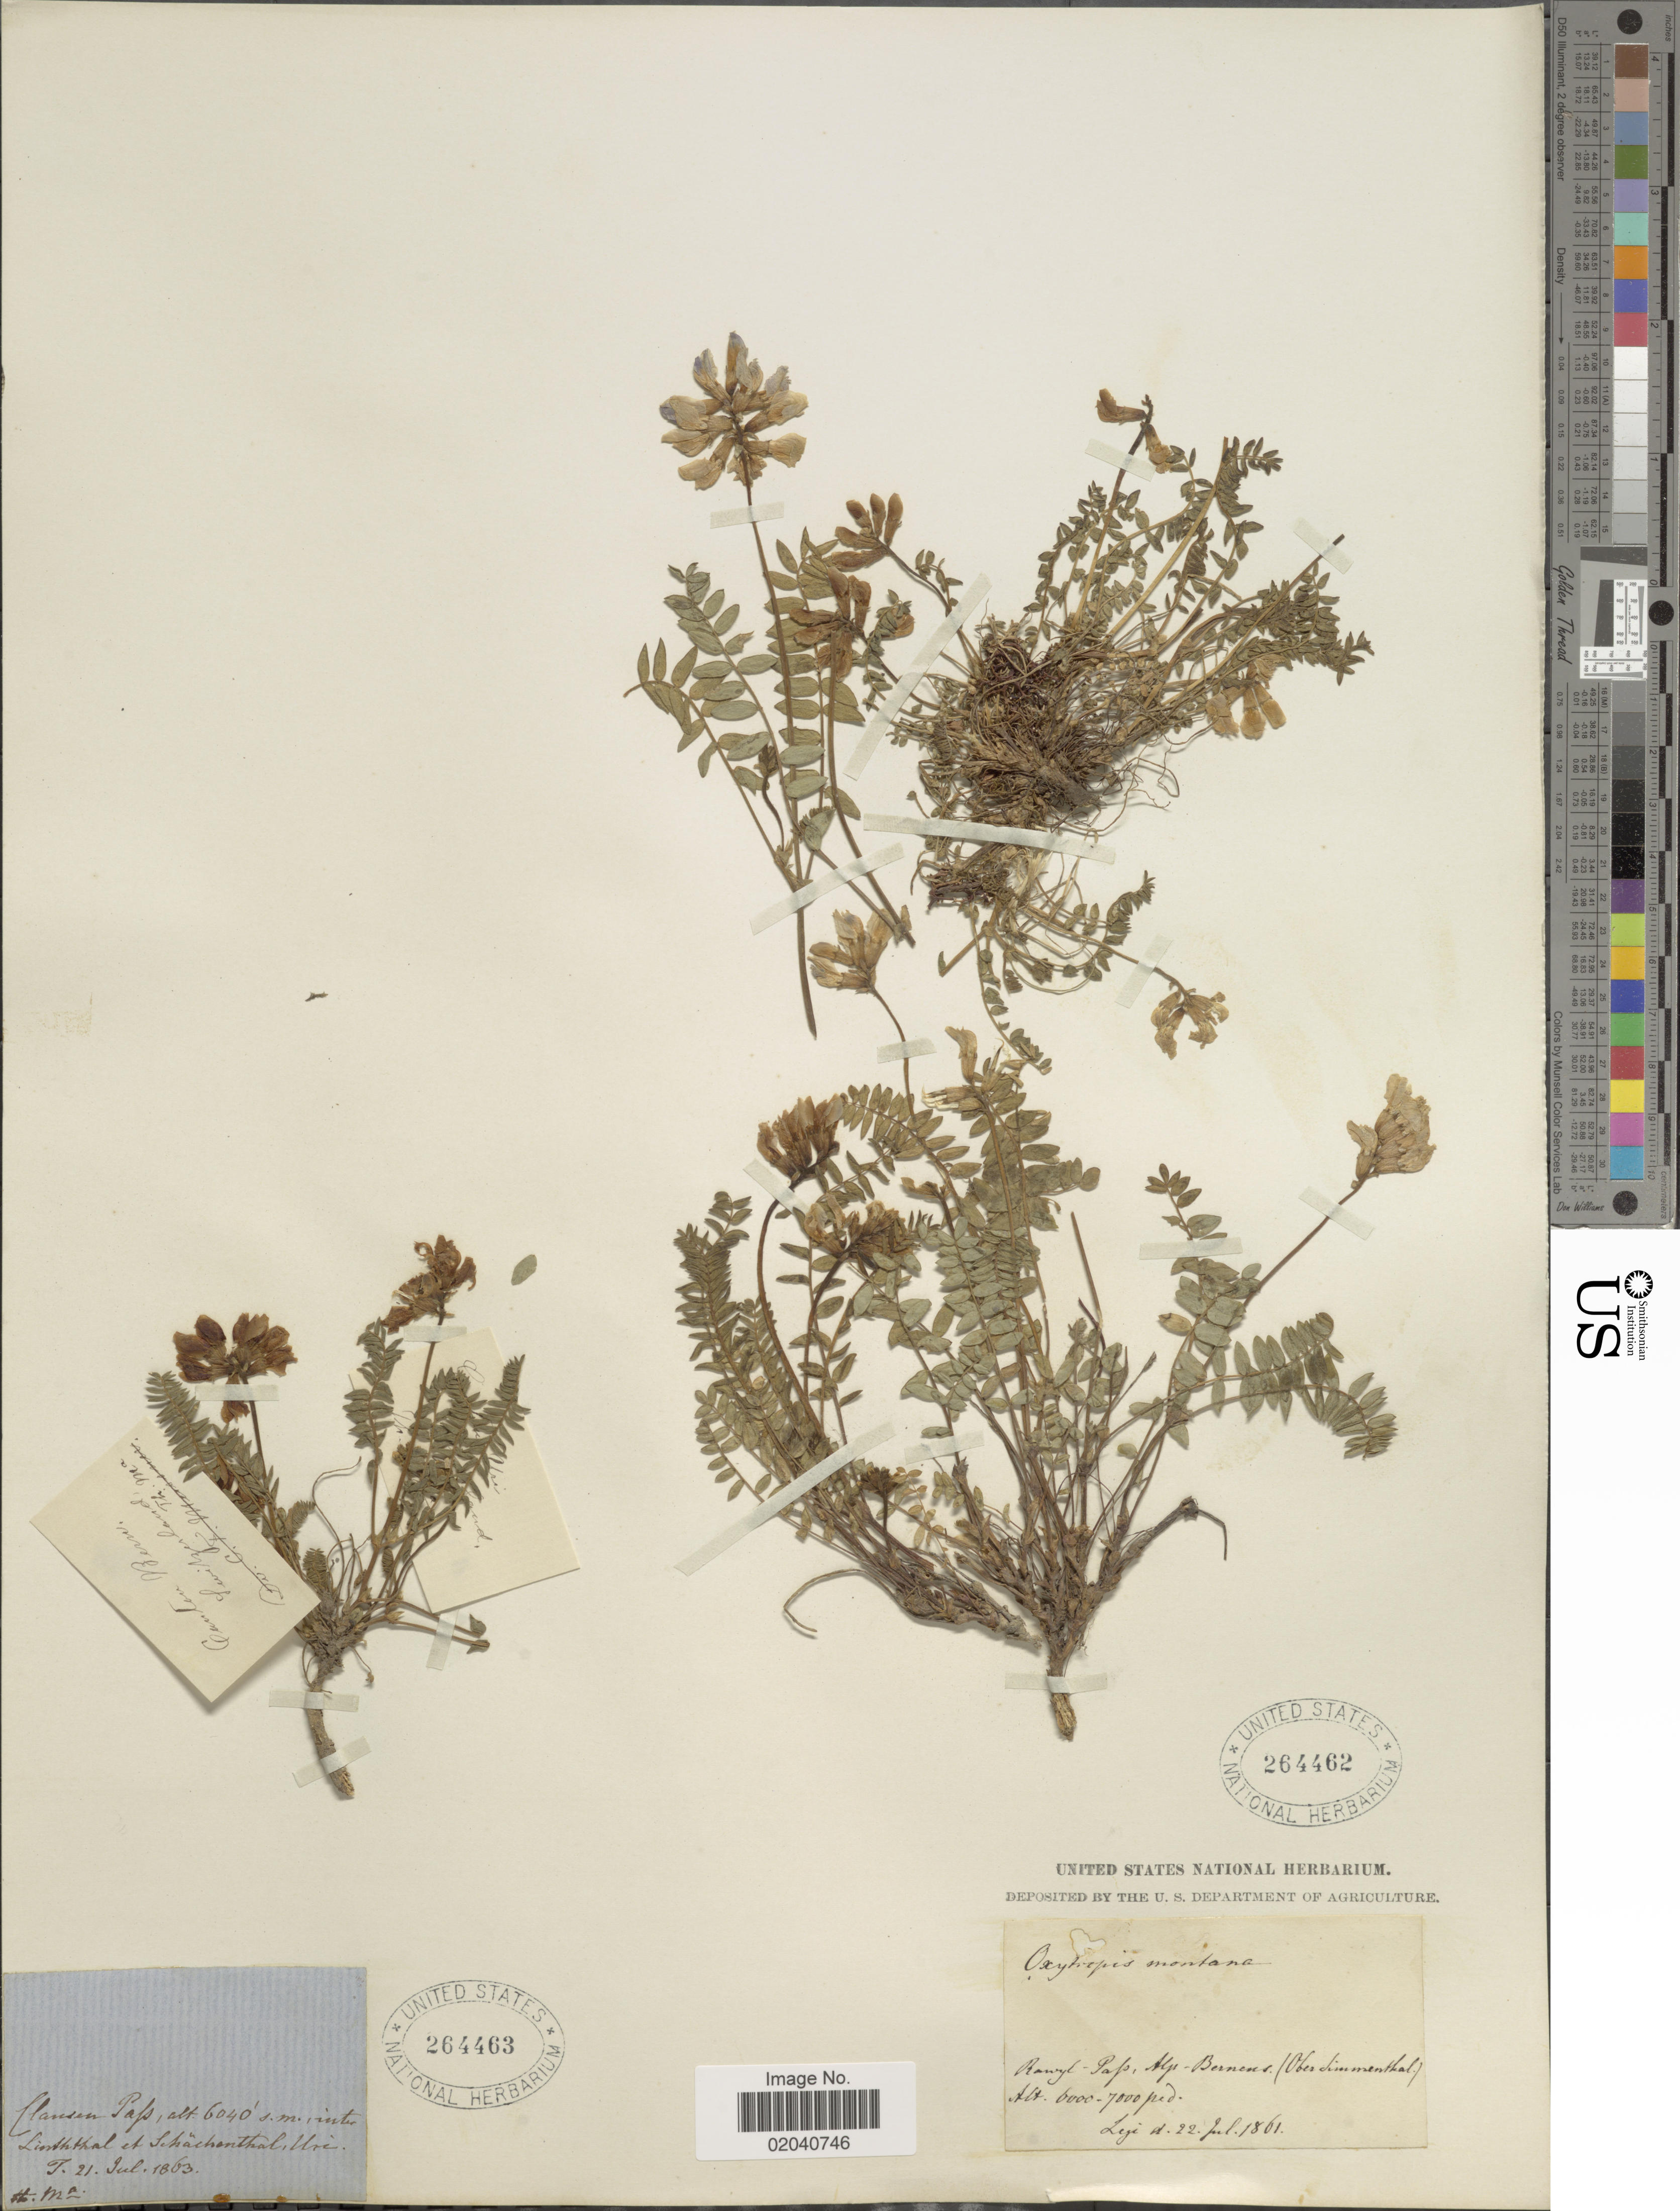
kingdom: Plantae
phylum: Tracheophyta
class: Magnoliopsida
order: Fabales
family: Fabaceae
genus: Oxytropis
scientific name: Oxytropis montana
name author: (L.) DC.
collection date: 1863-07-21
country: Switzerland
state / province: Uri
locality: Clausen Pass, inter Linthal et Schächental, Uri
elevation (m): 1841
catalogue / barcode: US 264463-2